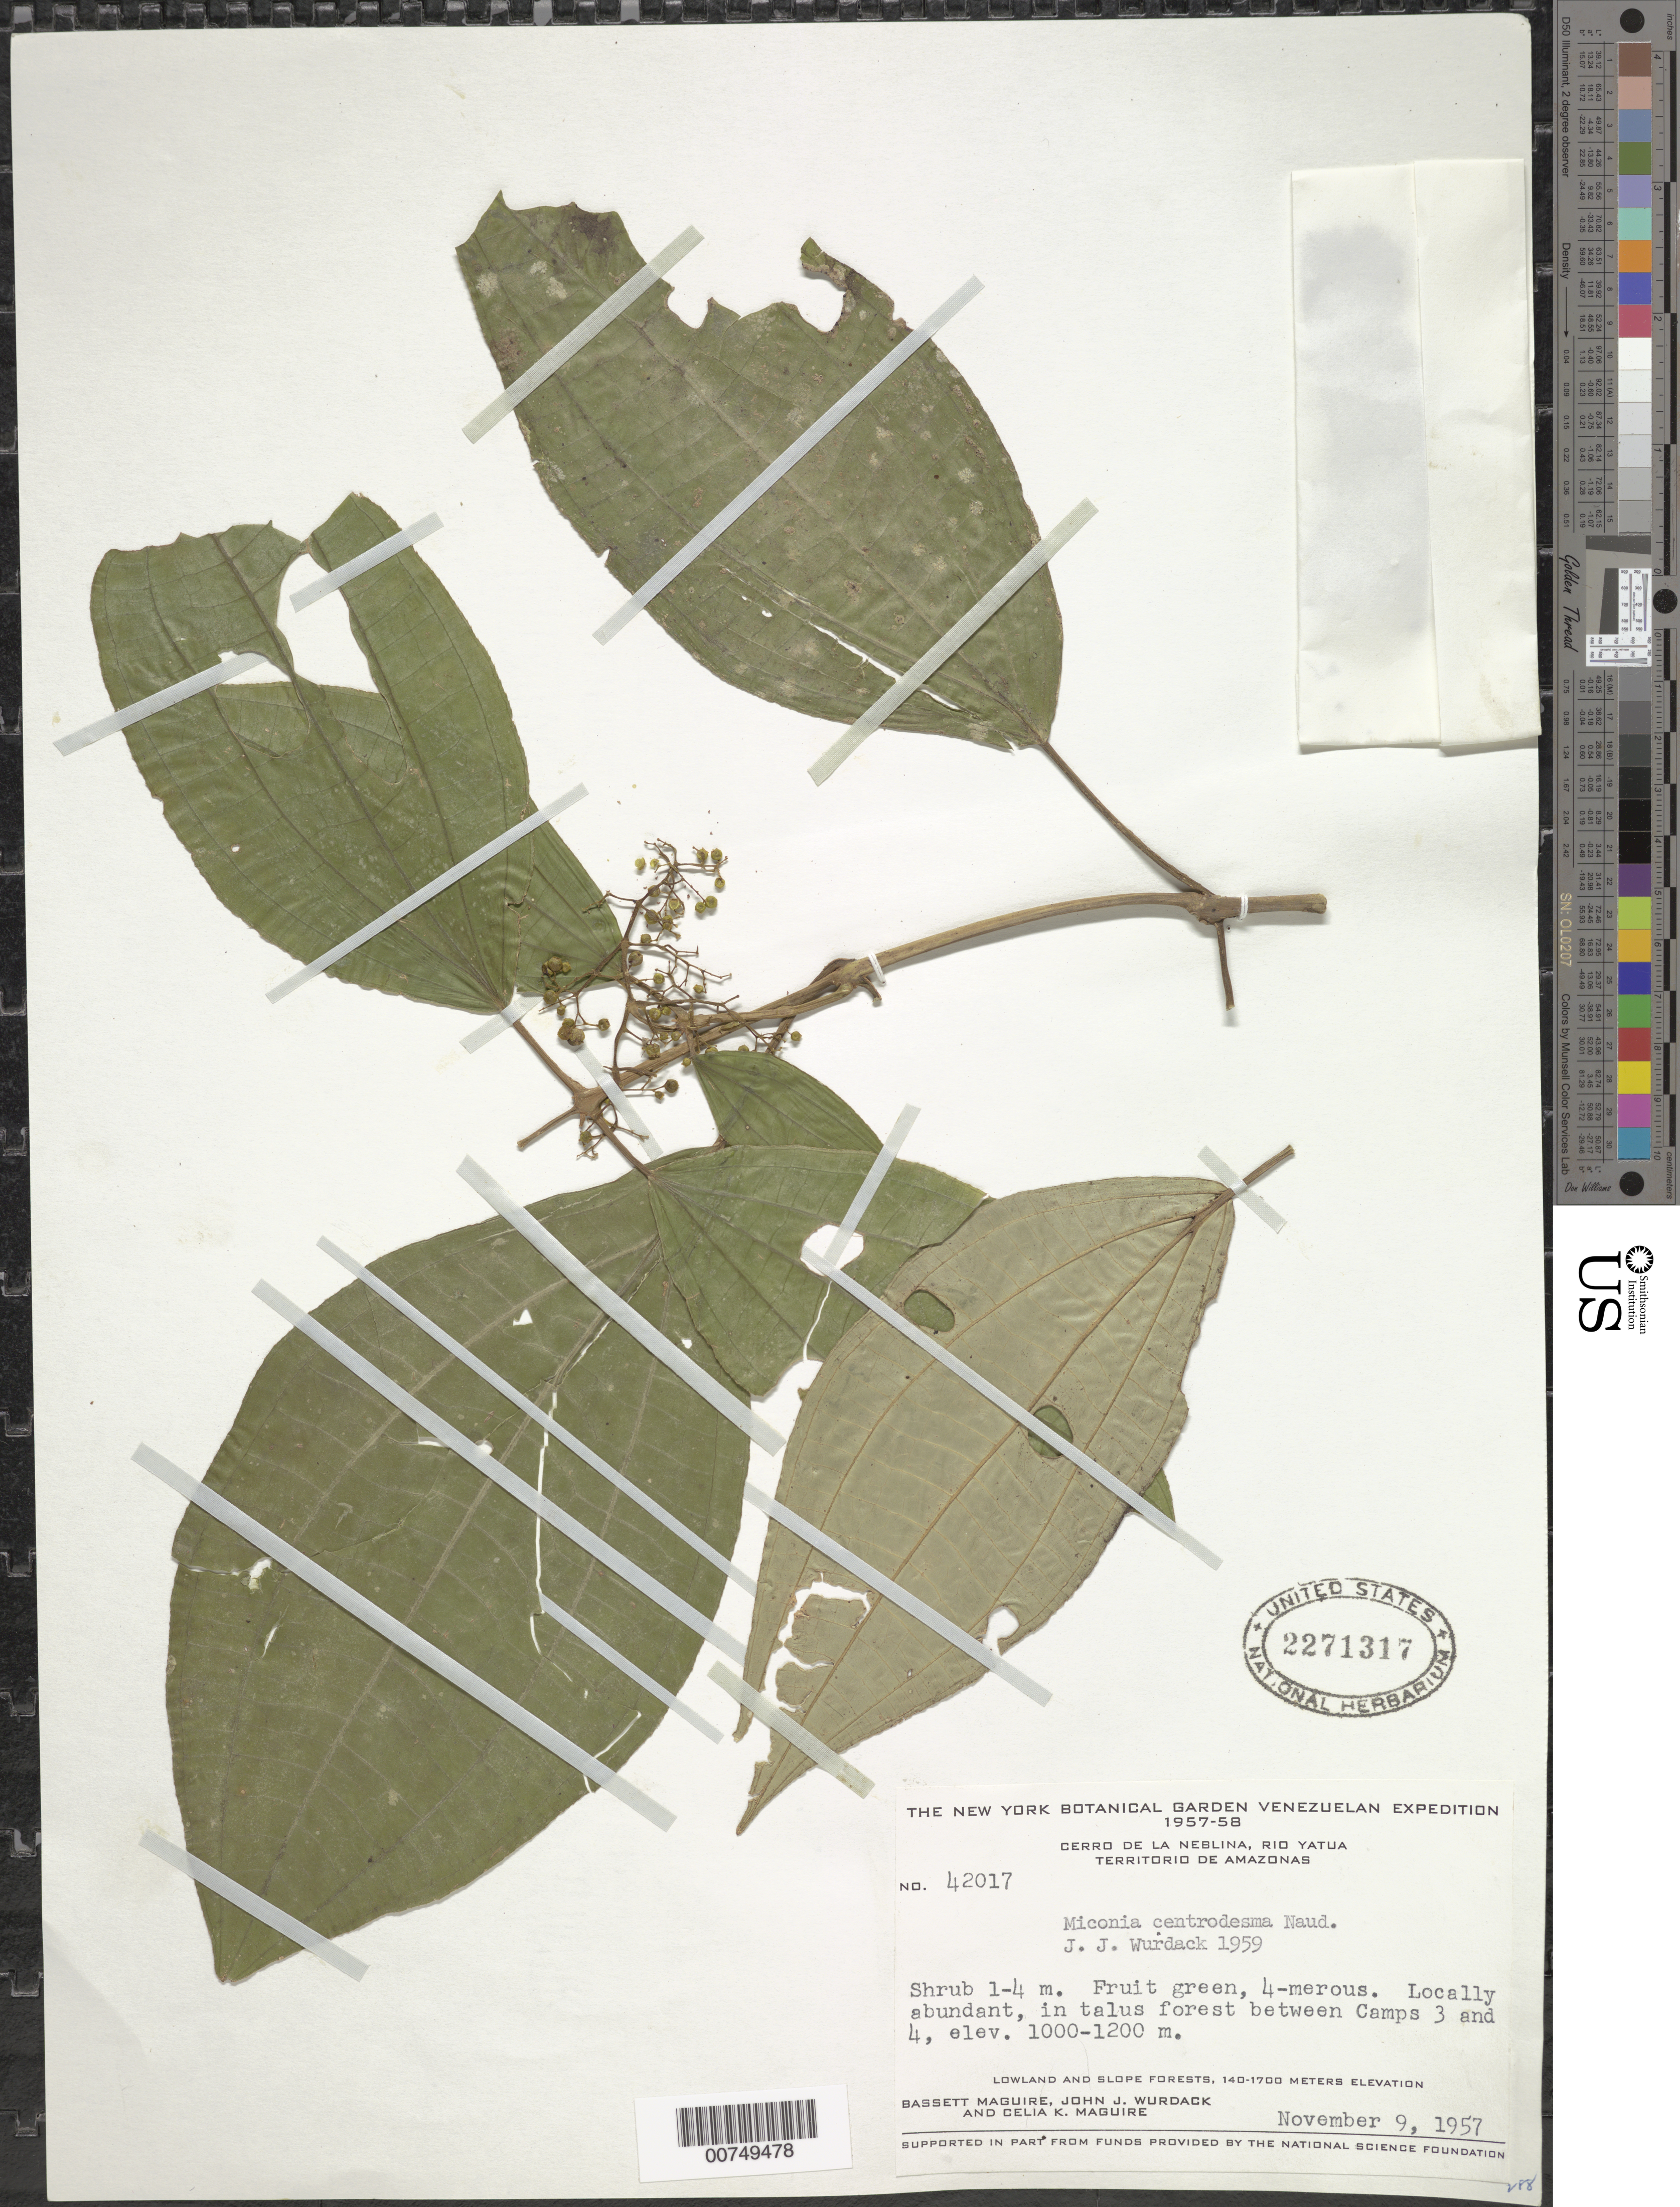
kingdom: Plantae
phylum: Tracheophyta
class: Magnoliopsida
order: Myrtales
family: Melastomataceae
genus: Miconia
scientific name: Miconia centrodesma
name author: Naudin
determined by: Wurdack, John J., (US), US (UNITED STATES)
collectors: B. Maguire, J. J. Wurdack & C. K. Maguire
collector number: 42017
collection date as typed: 9-Nov-57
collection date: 1957-11-09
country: Venezuela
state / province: Amazonas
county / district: Río Negro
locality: Cerro de la Neblina, Río Yatua, between Camps 3 and 4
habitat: Talus forest; lowland and slope forests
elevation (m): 1000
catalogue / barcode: US 2271317